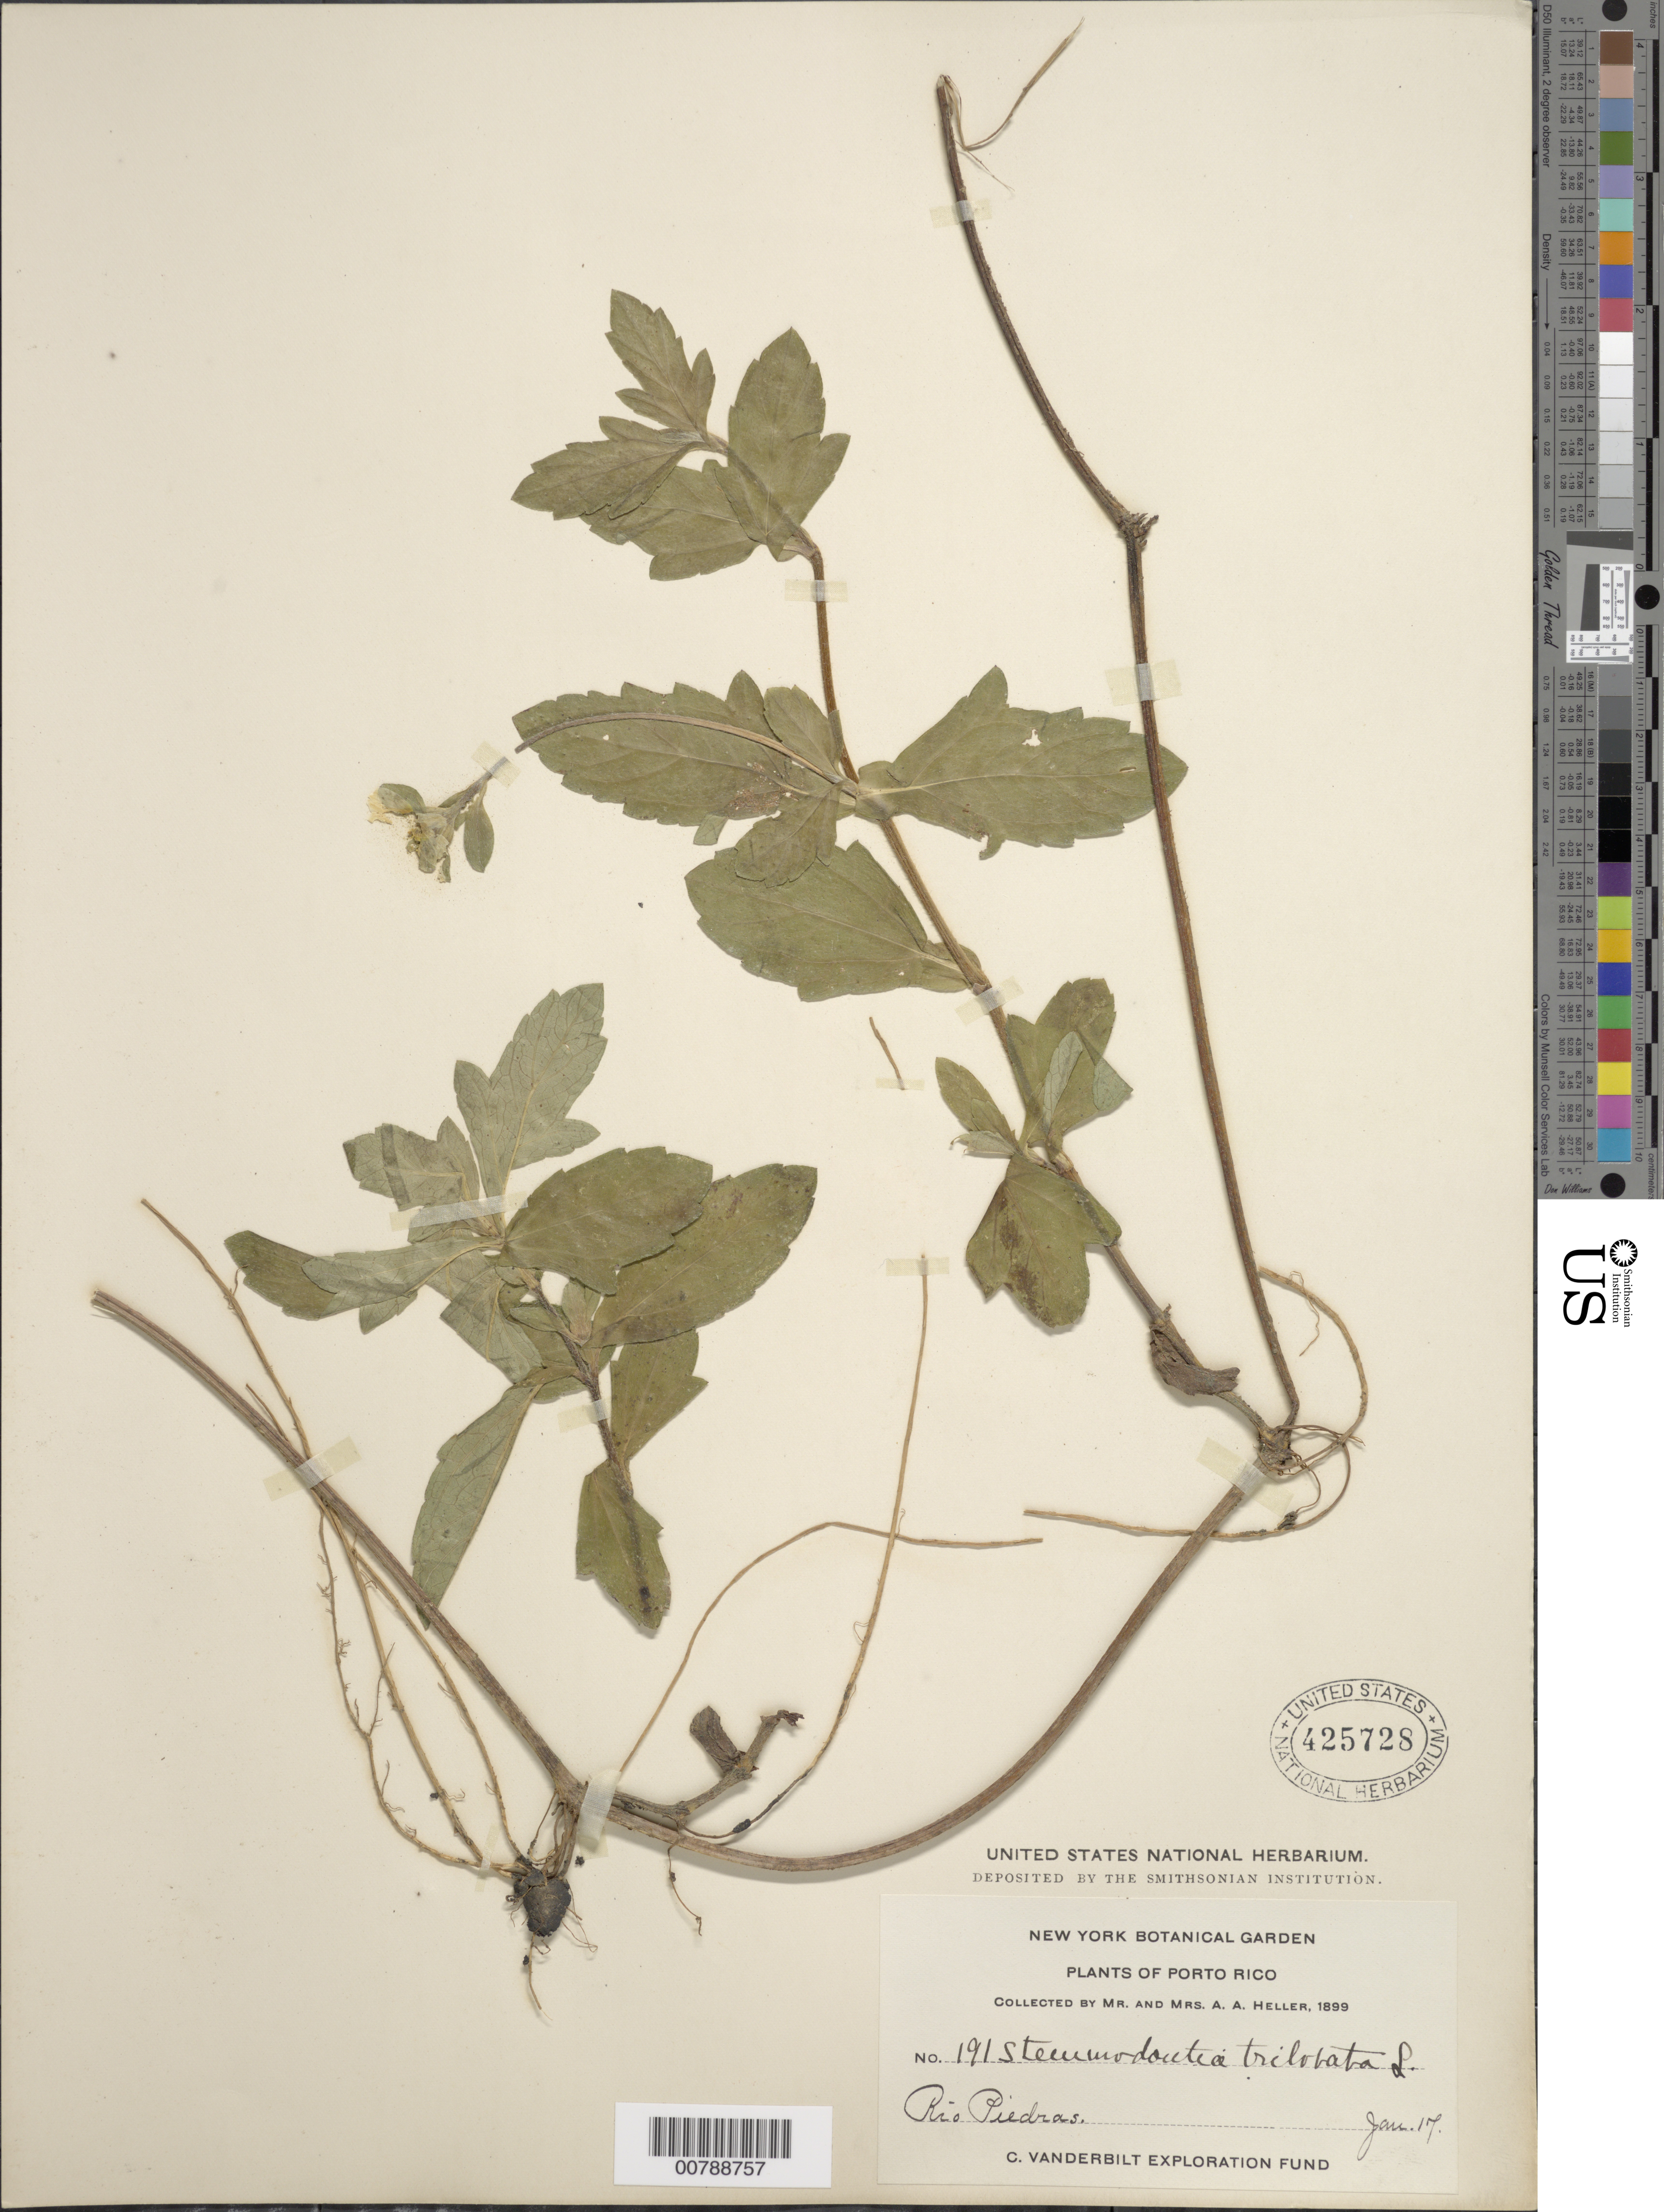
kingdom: Plantae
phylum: Tracheophyta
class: Magnoliopsida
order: Asterales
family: Asteraceae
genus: Sphagneticola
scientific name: Sphagneticola trilobata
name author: (L.) Pruski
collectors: A. A. Heller & E. G. Heller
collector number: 191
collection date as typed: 17 Jan 1899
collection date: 1899-01-17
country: Puerto Rico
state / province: San Juan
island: Puerto Rico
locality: Río Piedras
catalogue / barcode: US 425728